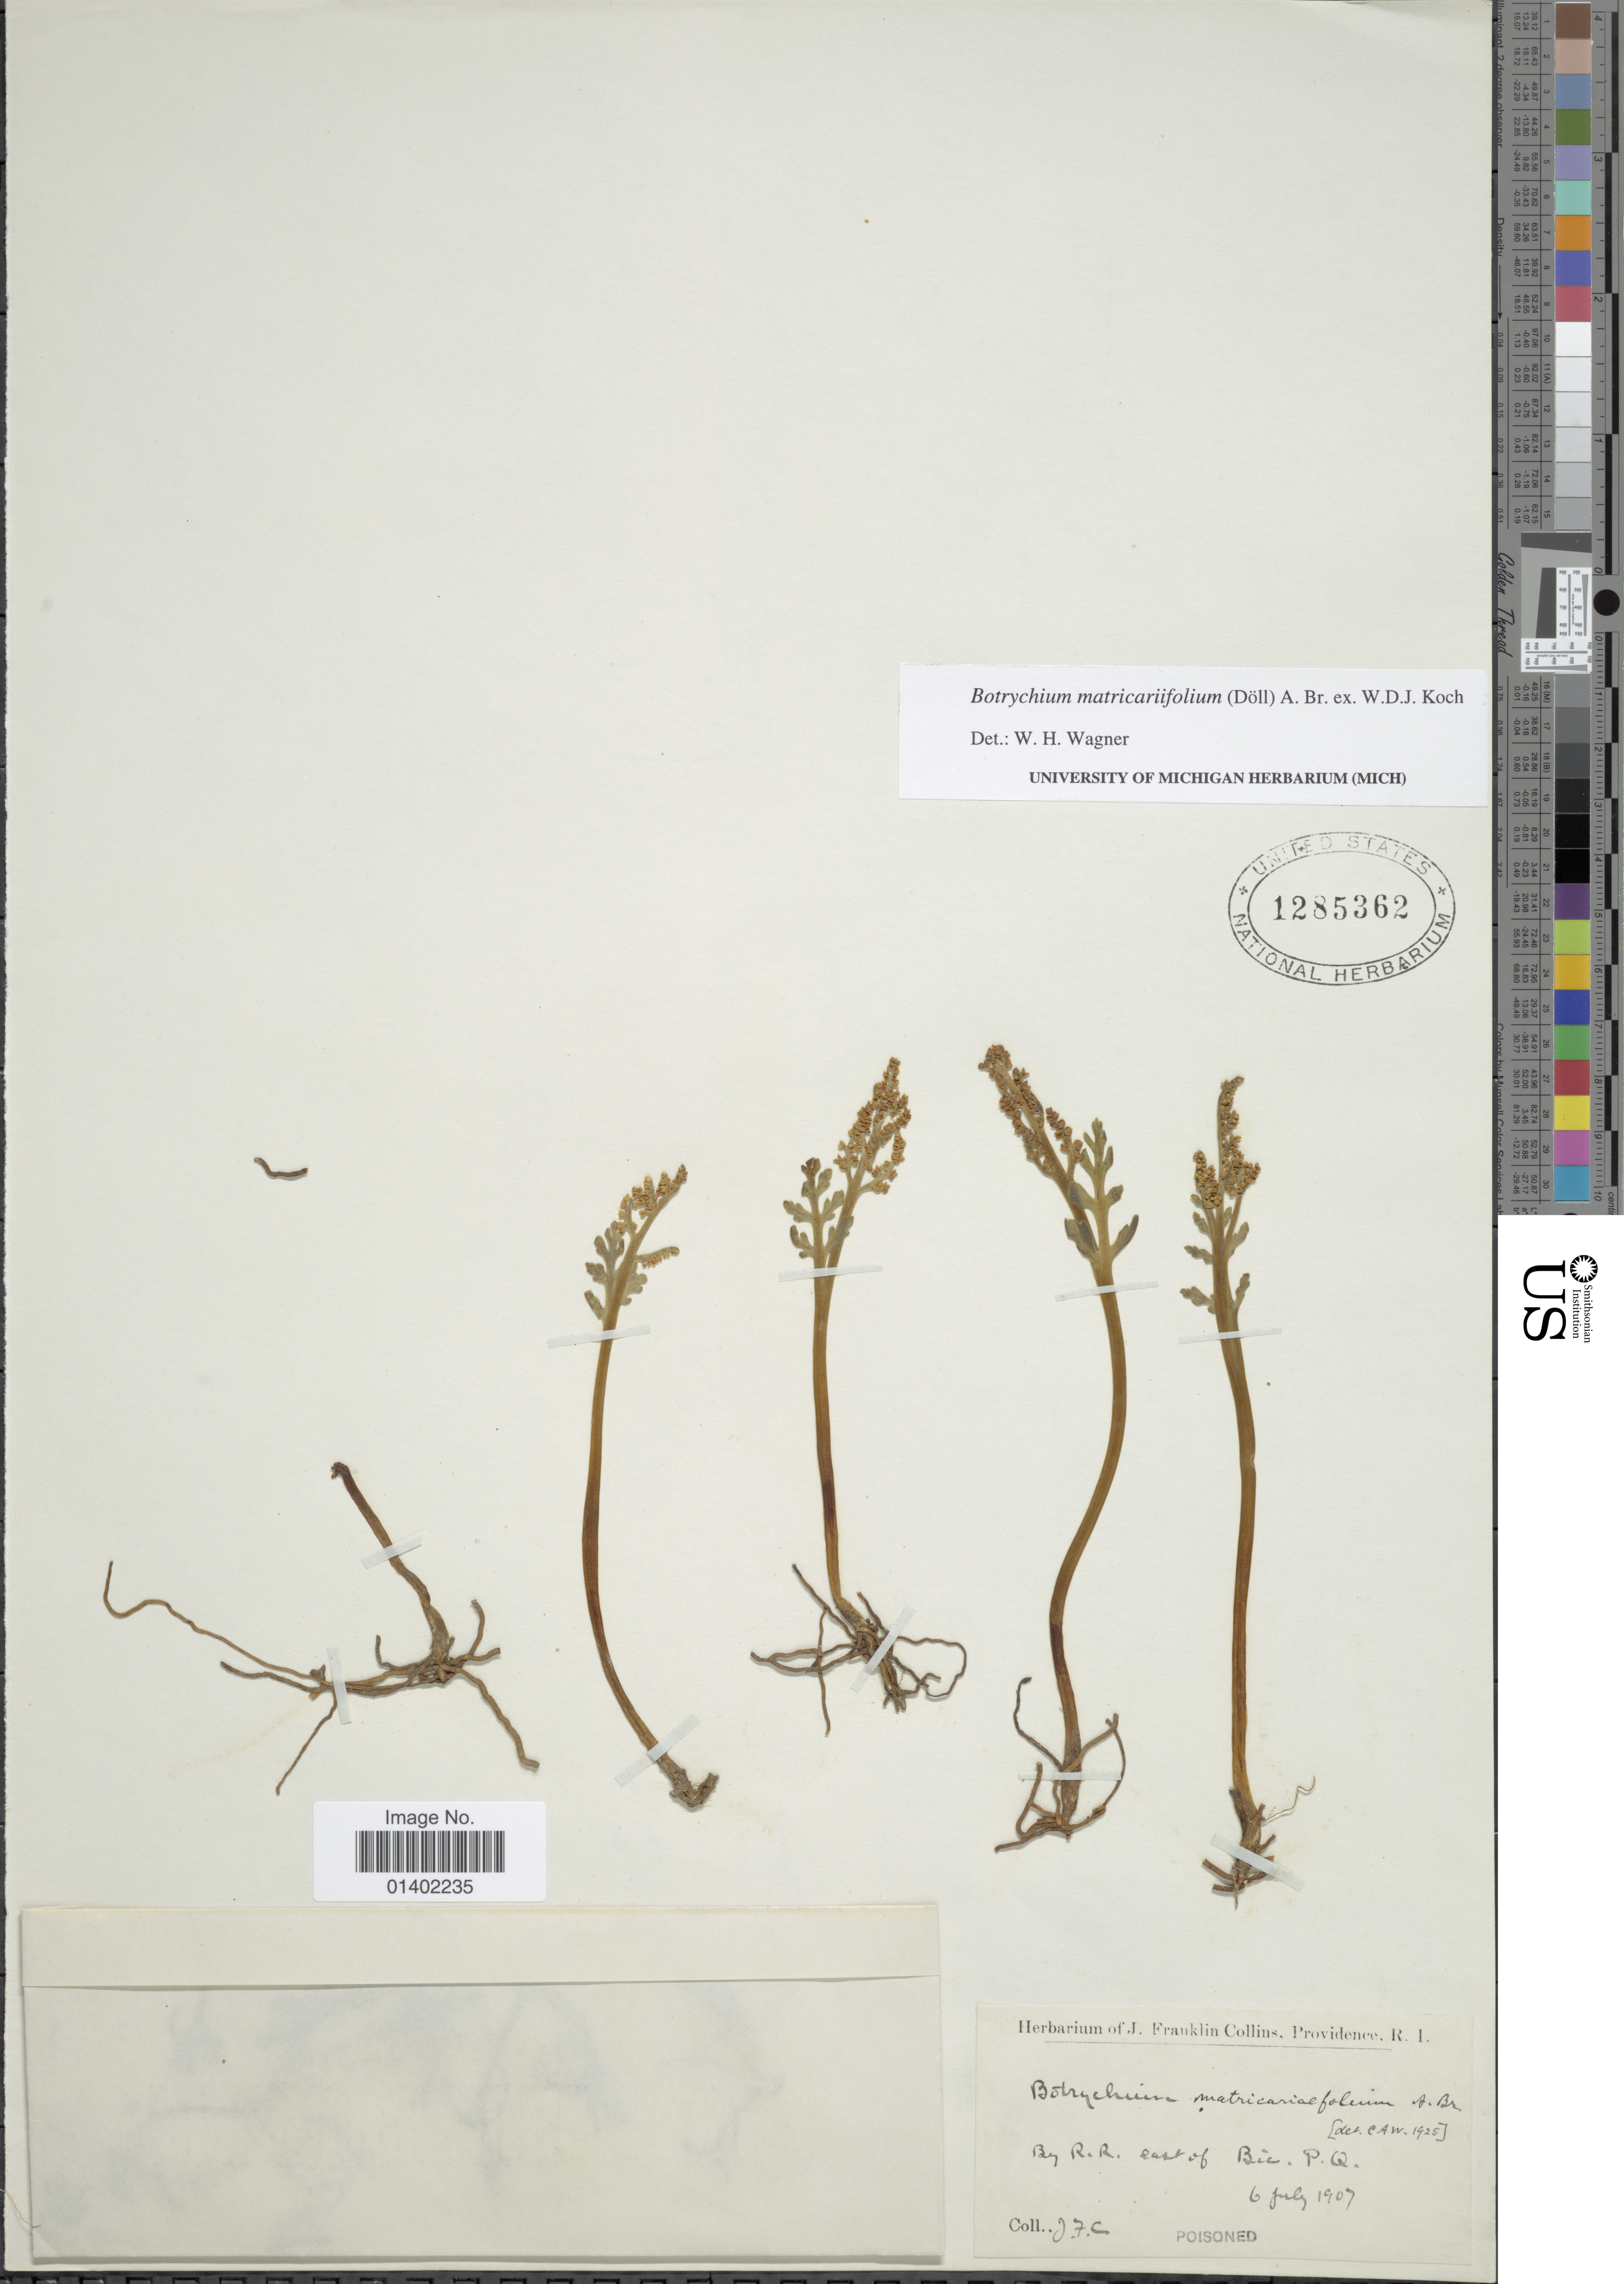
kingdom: Plantae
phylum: Tracheophyta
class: Polypodiopsida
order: Ophioglossales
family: Ophioglossaceae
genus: Botrychium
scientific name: Botrychium matricariifolium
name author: (A. Braun ex Dowell) A. Braun ex Koch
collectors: J. Collins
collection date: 1907-07-06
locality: R.R. of Bic. P.Q. [interpreted]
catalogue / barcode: US 1285362